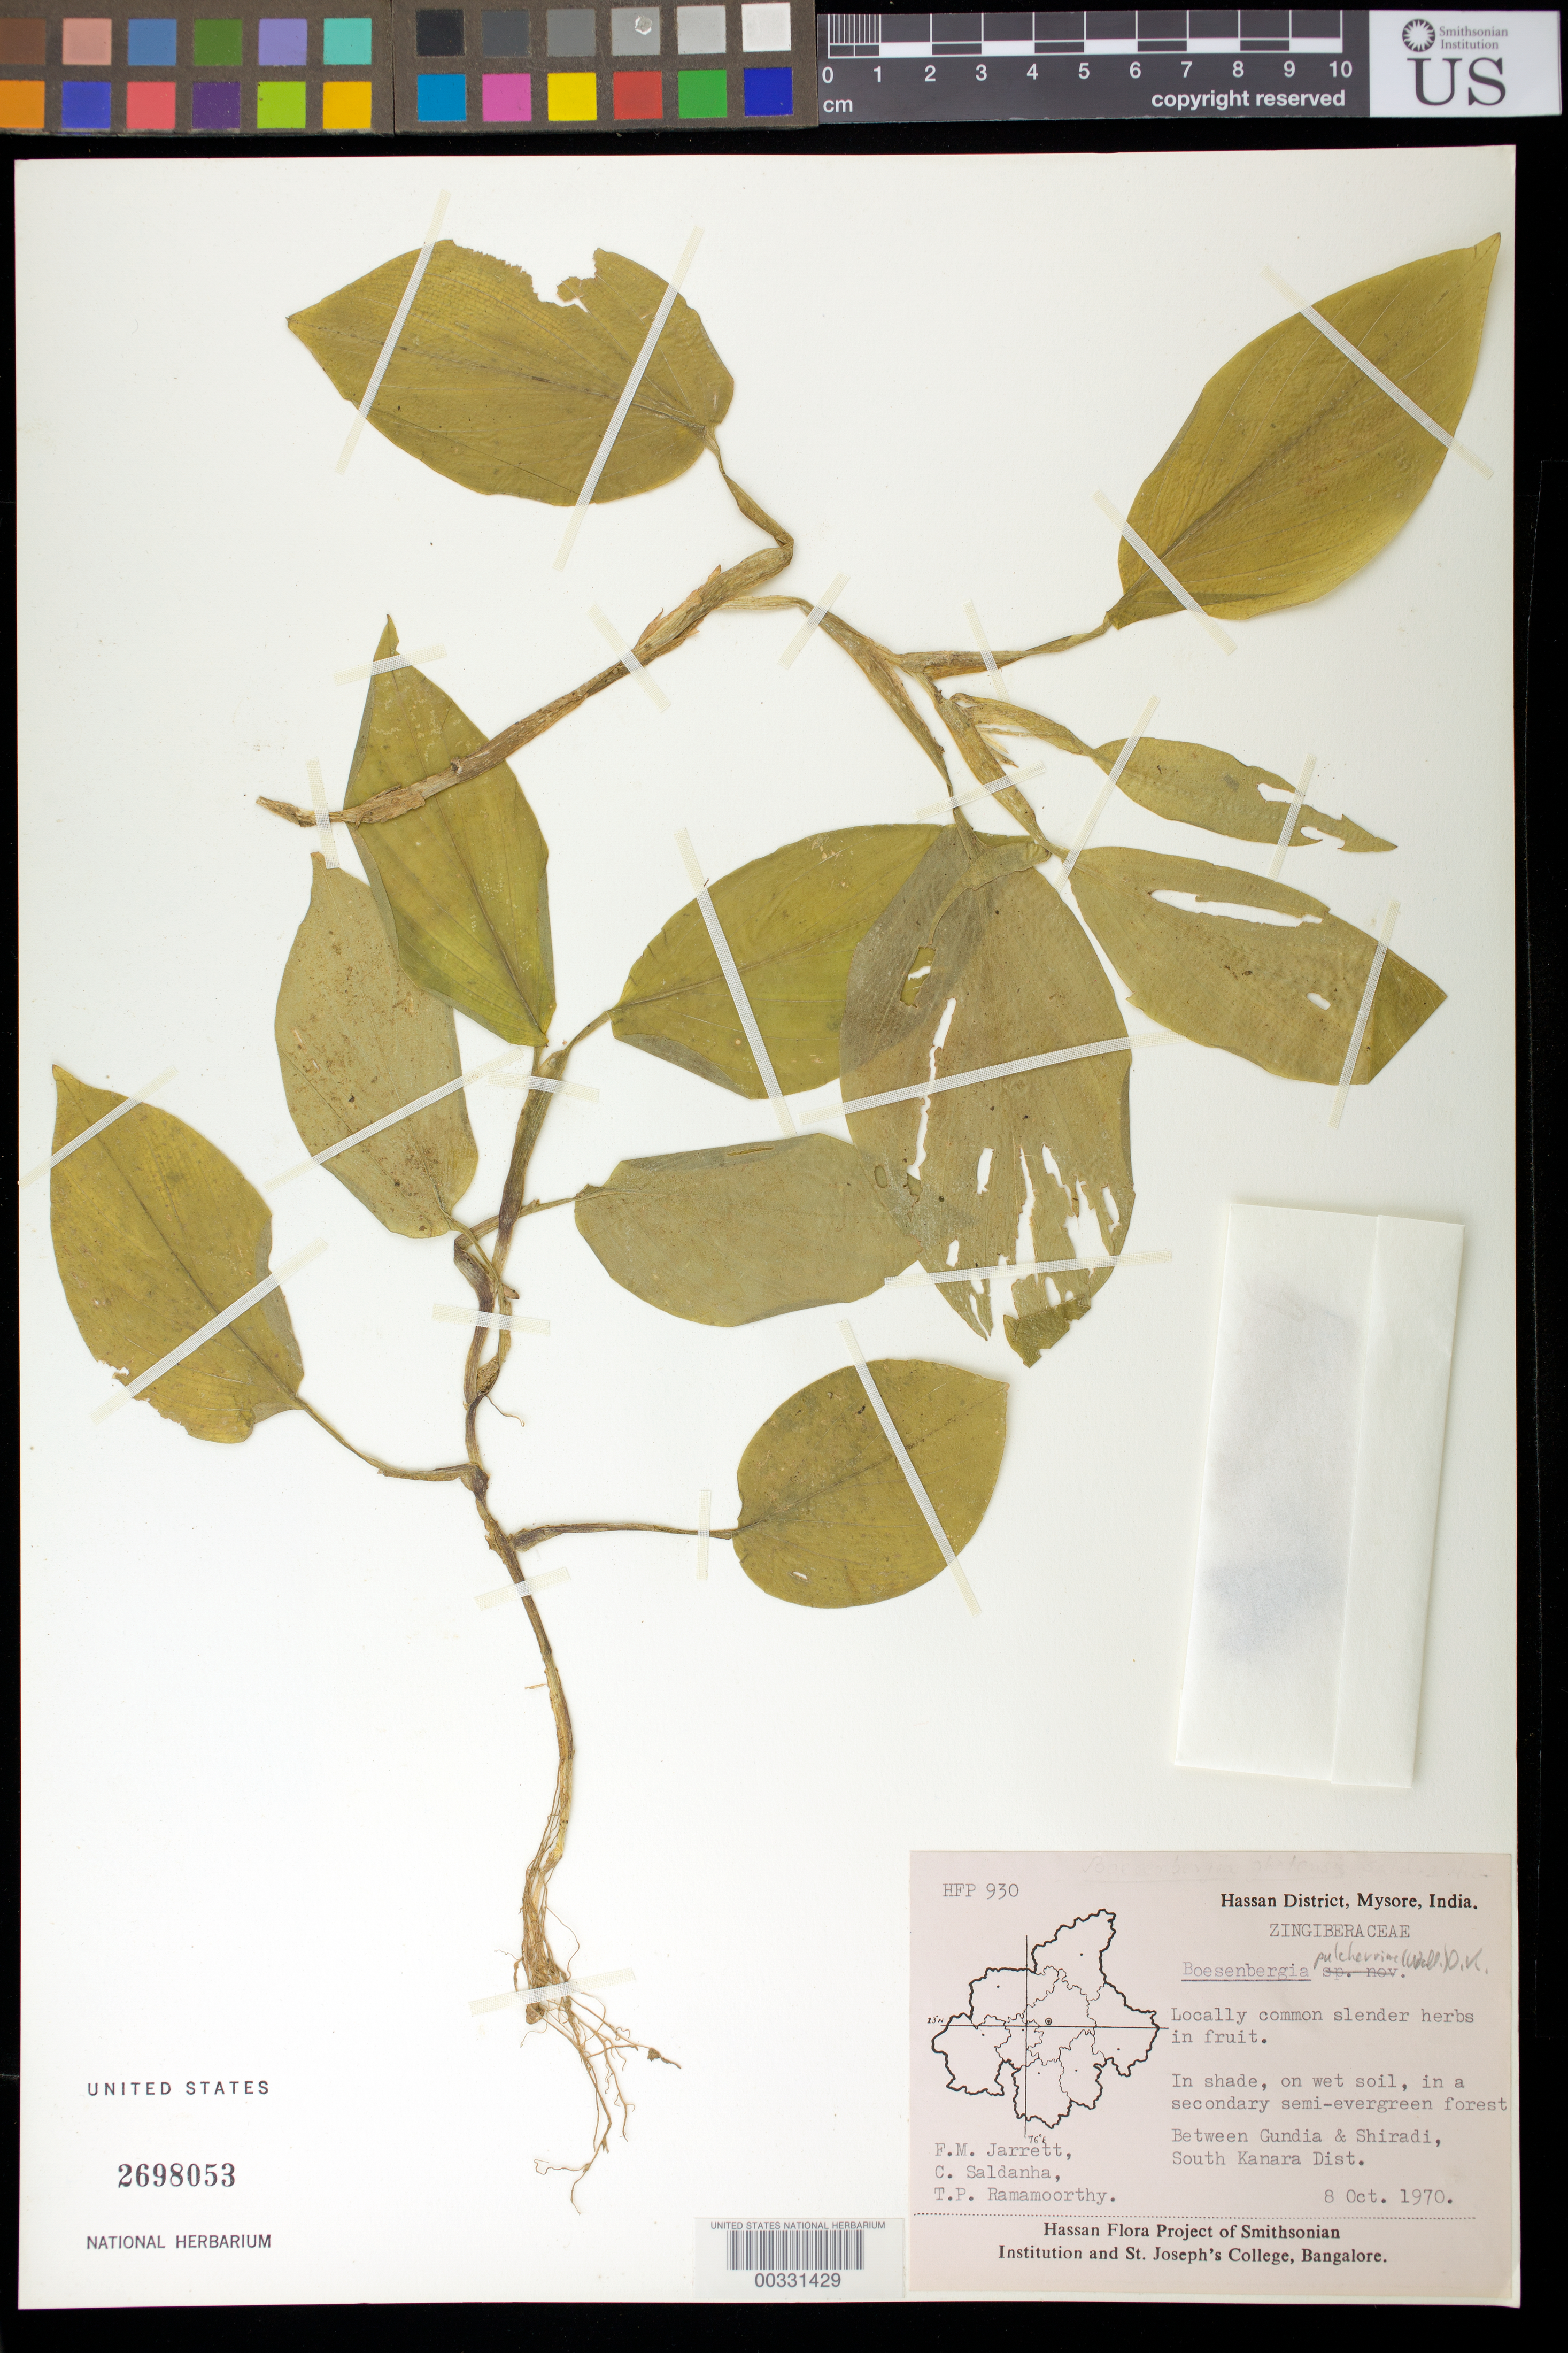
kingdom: Plantae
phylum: Tracheophyta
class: Liliopsida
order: Zingiberales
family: Zingiberaceae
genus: Boesenbergia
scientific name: Boesenbergia pulcherrima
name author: (Wall.) Kuntze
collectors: F. M. Jarrett, C. J. Saldanha & T. P. Ramamoorthy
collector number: Hfp 930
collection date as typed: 08 Oct 1970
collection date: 1970-10-08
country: India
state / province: Karnataka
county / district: Hassan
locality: Between gundia and shiradi, south kanara dist, mysore state [mysore state = karnataka.]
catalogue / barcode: US 2698053